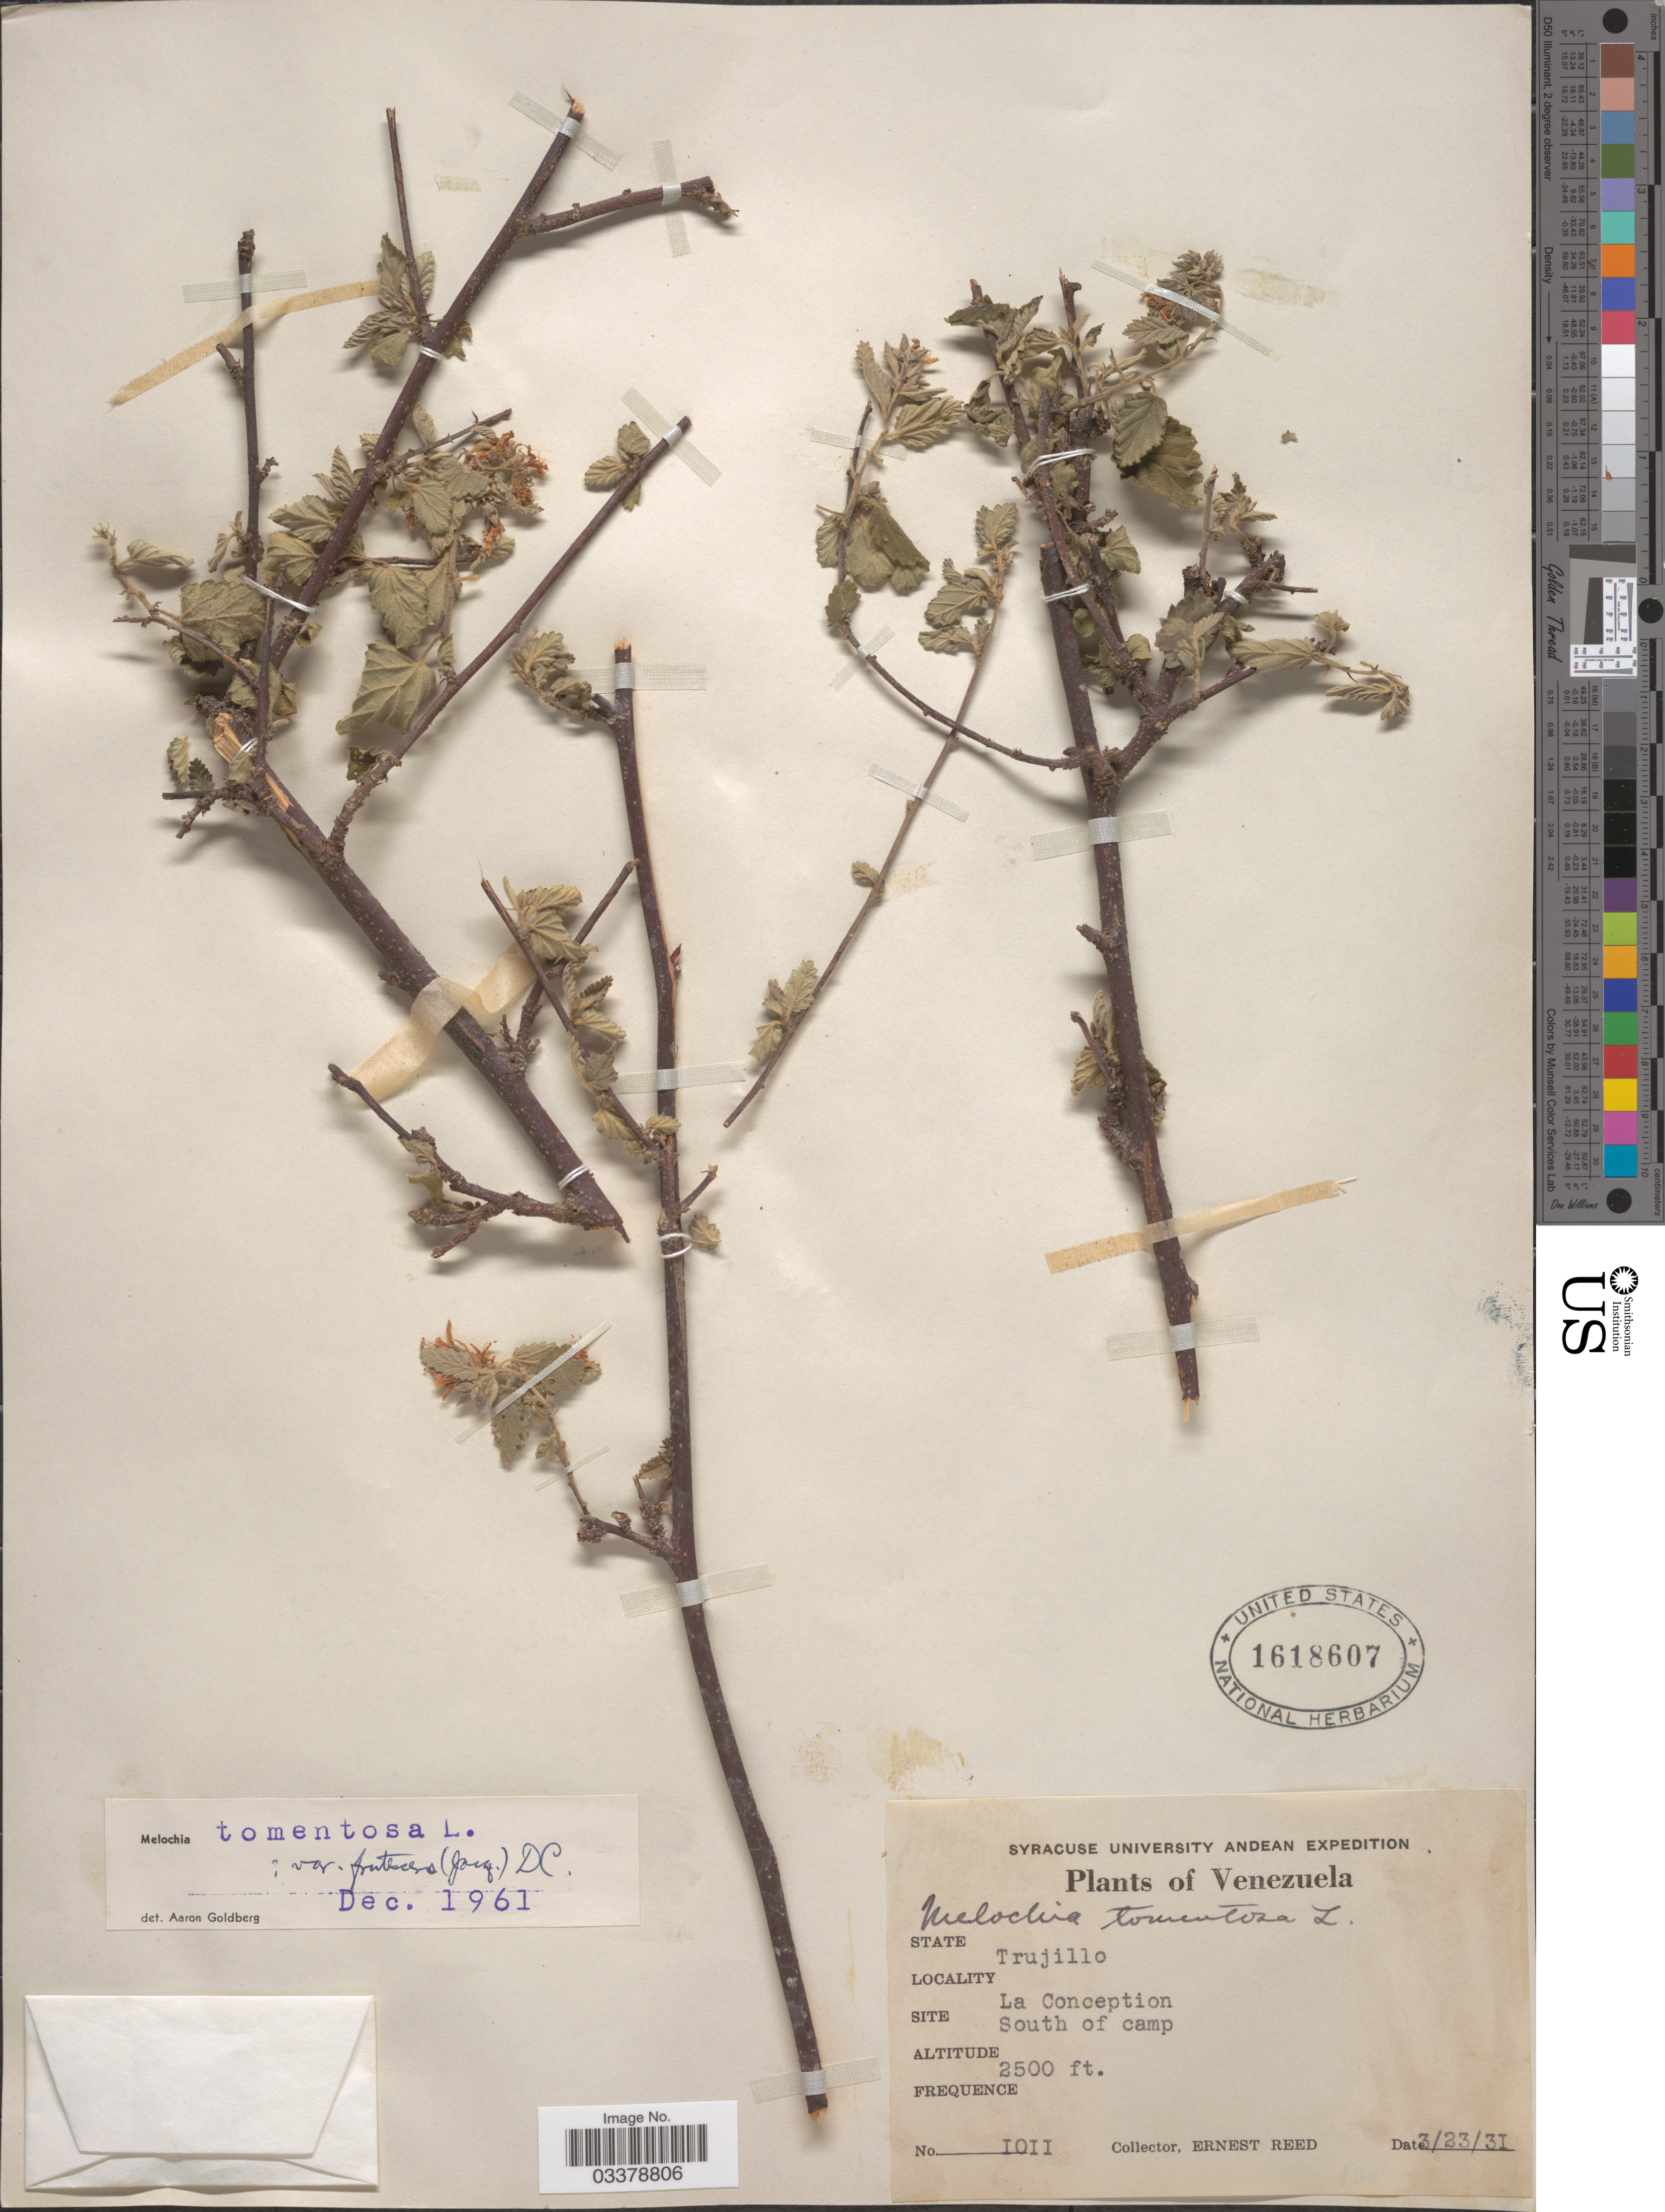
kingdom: Plantae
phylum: Tracheophyta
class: Magnoliopsida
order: Malvales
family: Malvaceae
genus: Melochia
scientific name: Melochia tomentosa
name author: L.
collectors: E. Reed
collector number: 1011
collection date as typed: Transcribed d/m/y: 23/3/31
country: Venezuela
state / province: Trujillo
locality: Site La Conception South of camp.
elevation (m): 762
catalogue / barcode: US 1618607